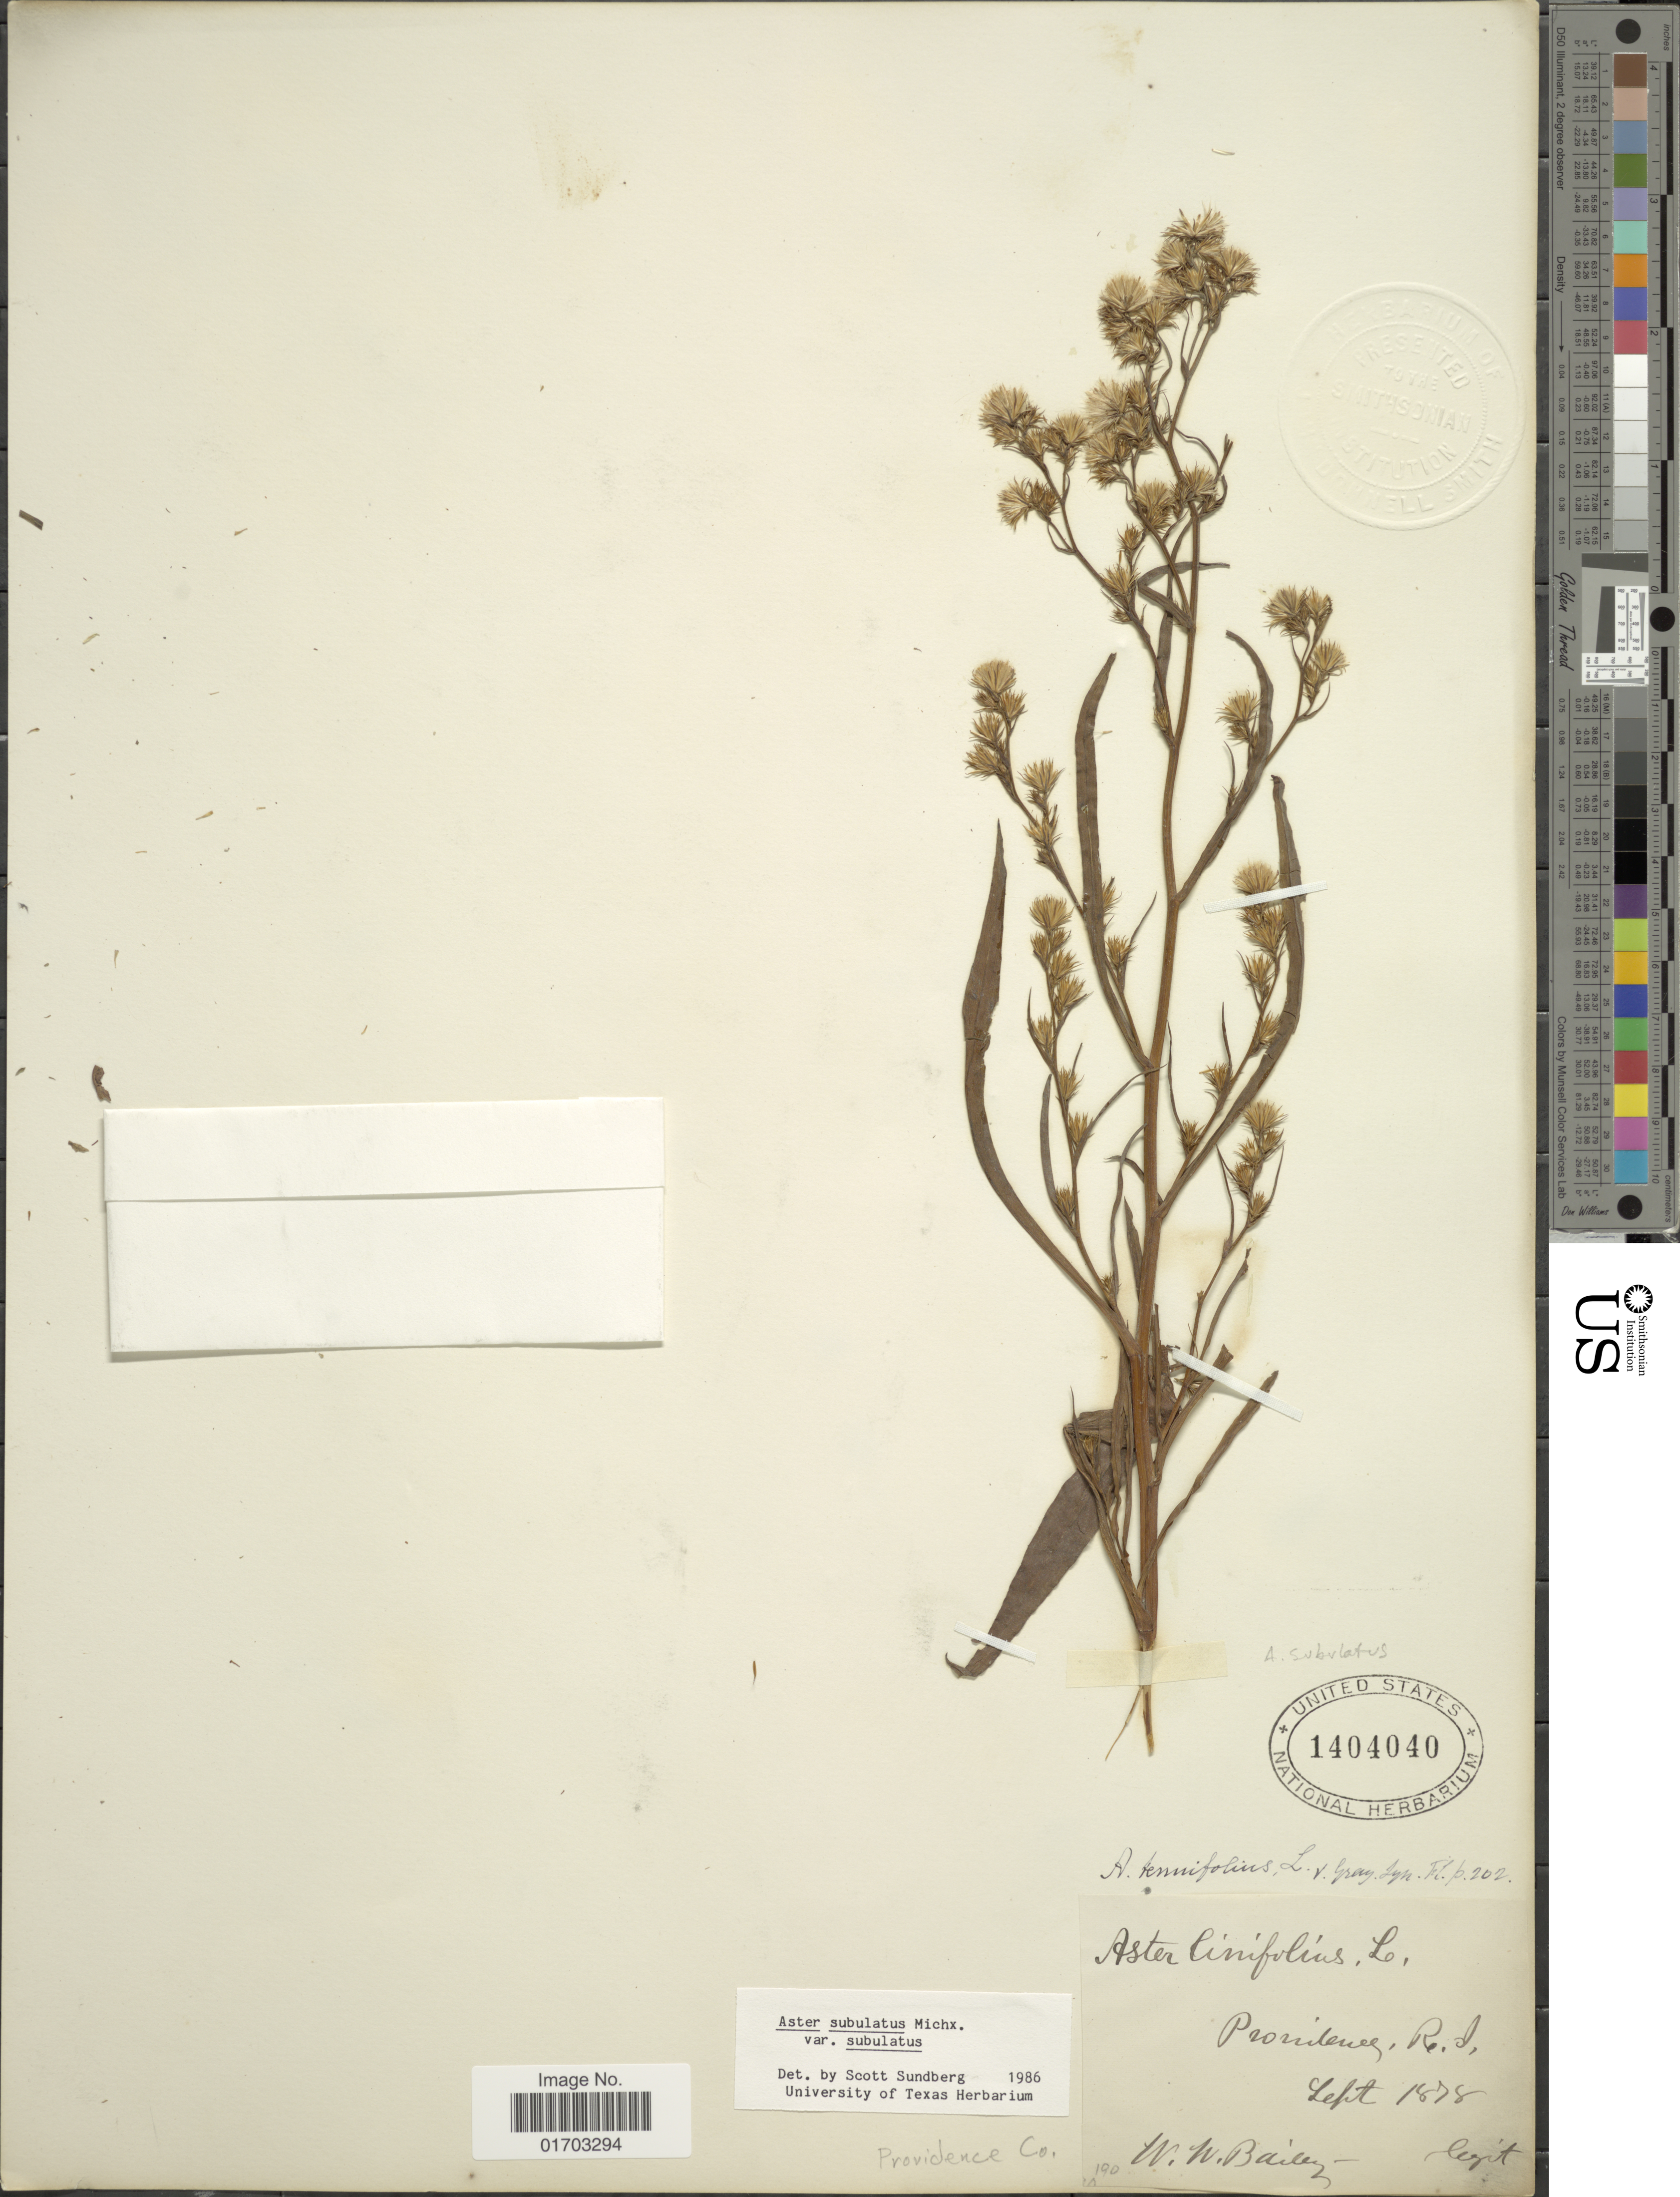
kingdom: Plantae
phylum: Tracheophyta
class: Magnoliopsida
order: Asterales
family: Asteraceae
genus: Symphyotrichum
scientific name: Symphyotrichum subulatum var. subulatum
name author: (Michx.) G.L. Nesom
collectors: W. W. Bailey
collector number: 190*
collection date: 1878-09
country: United States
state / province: Rhode Island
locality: Providence.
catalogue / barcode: US 1404040